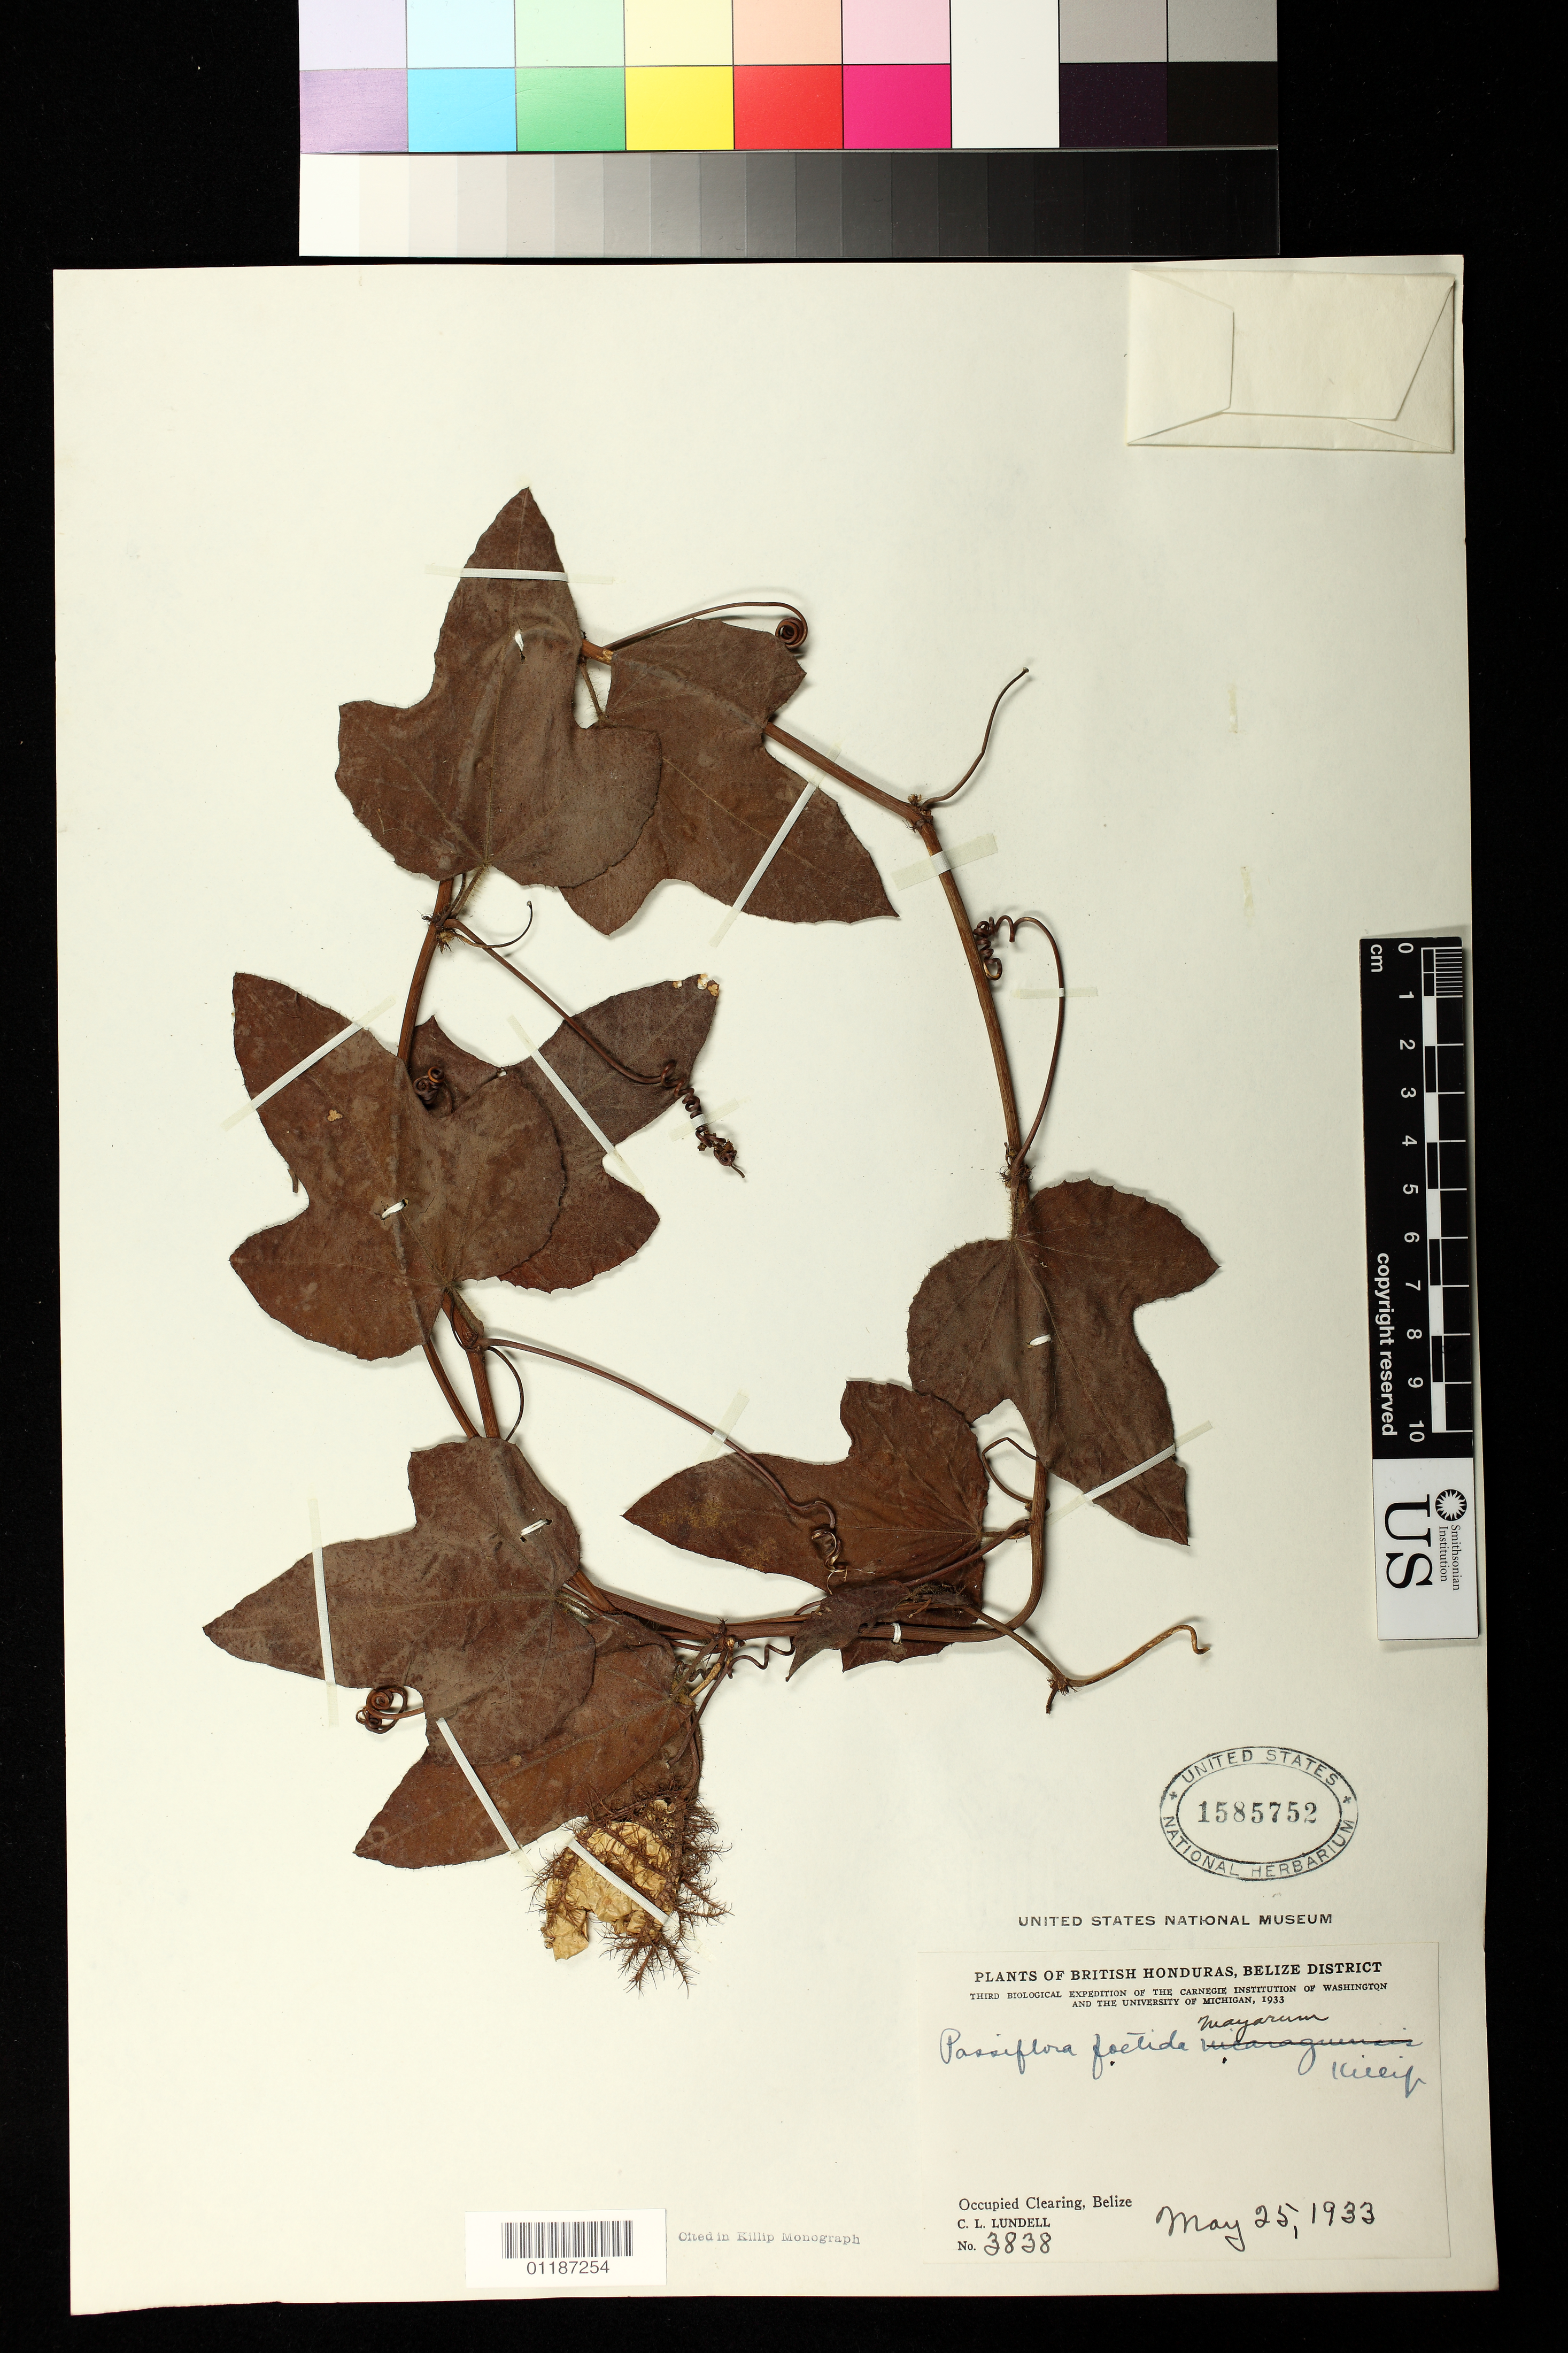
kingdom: Plantae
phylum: Tracheophyta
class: Magnoliopsida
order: Malpighiales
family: Passifloraceae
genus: Passiflora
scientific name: Passiflora foetida var. mayarum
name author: Killip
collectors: C. L. Lundell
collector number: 3838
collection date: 1933-05-25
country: Belize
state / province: Belize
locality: Belize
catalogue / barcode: US 1585752